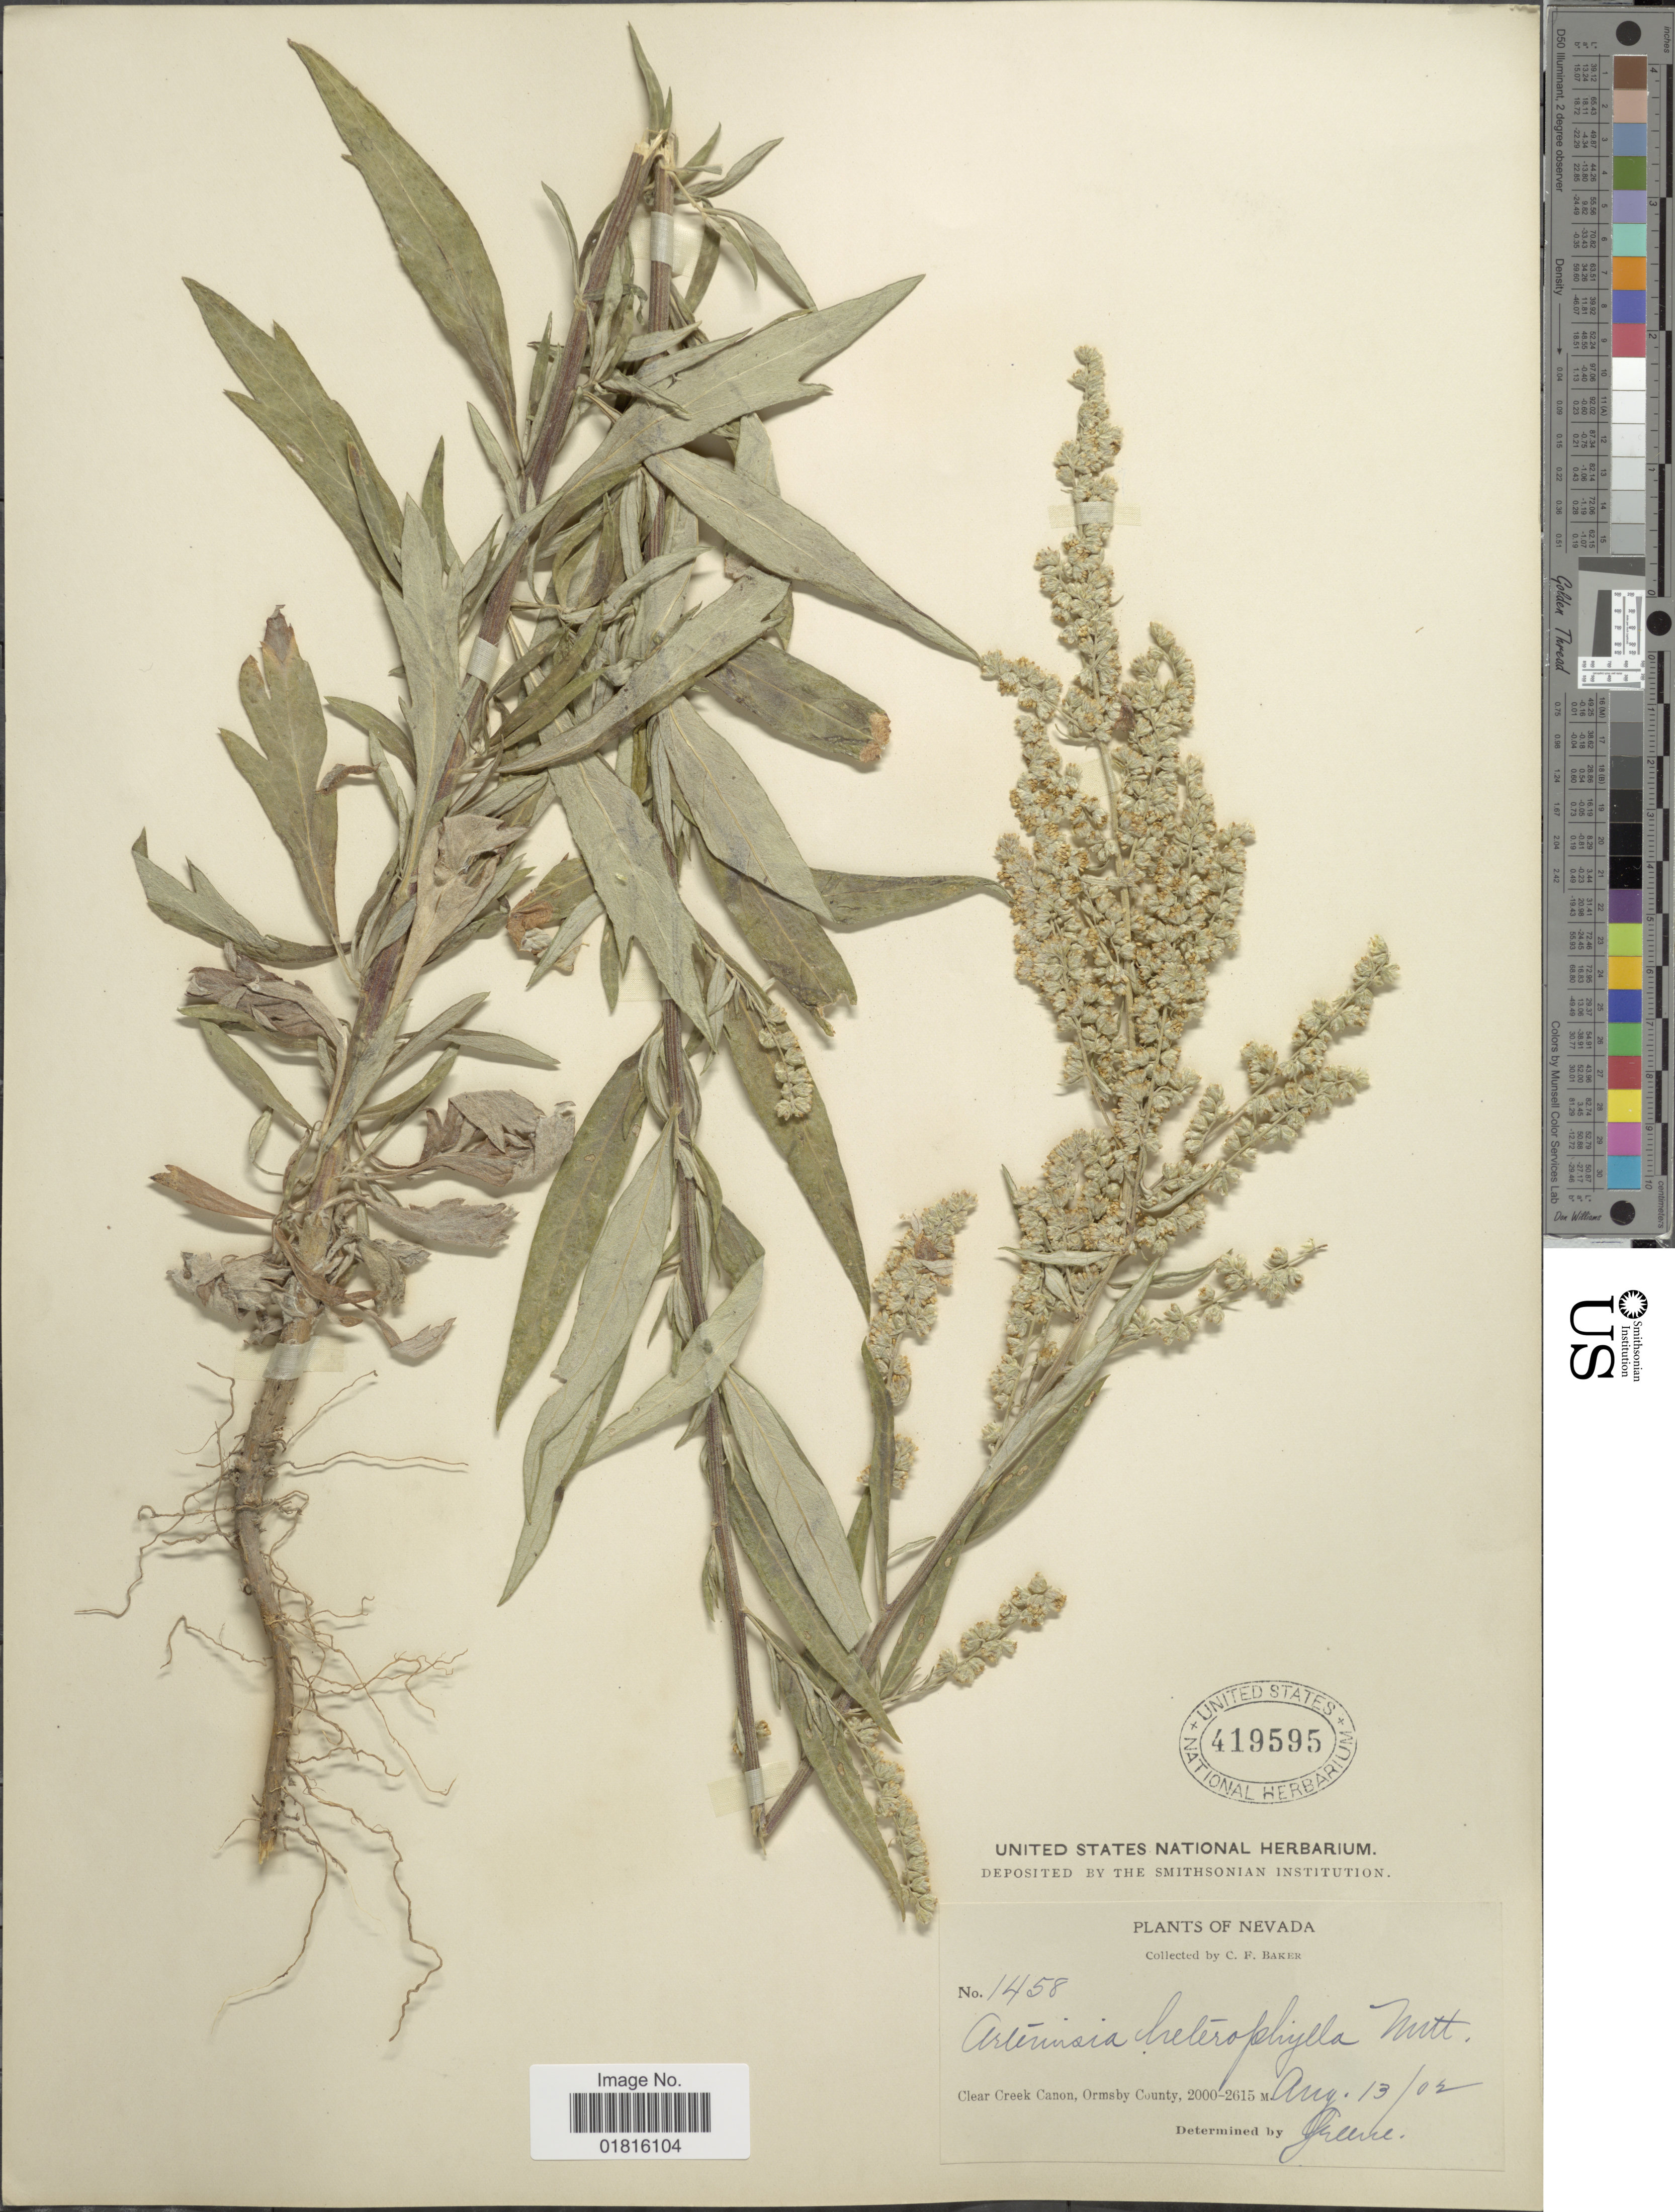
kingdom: Plantae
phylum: Tracheophyta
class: Magnoliopsida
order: Asterales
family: Asteraceae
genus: Artemisia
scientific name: Artemisia ludoviciana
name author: Nutt.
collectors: C. F. Baker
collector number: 1458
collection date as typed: Transcribed d/m/y: 13/8/2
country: United States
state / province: Nevada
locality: Clear Creek Canon, Ormsby County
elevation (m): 2000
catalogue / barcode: US 419595